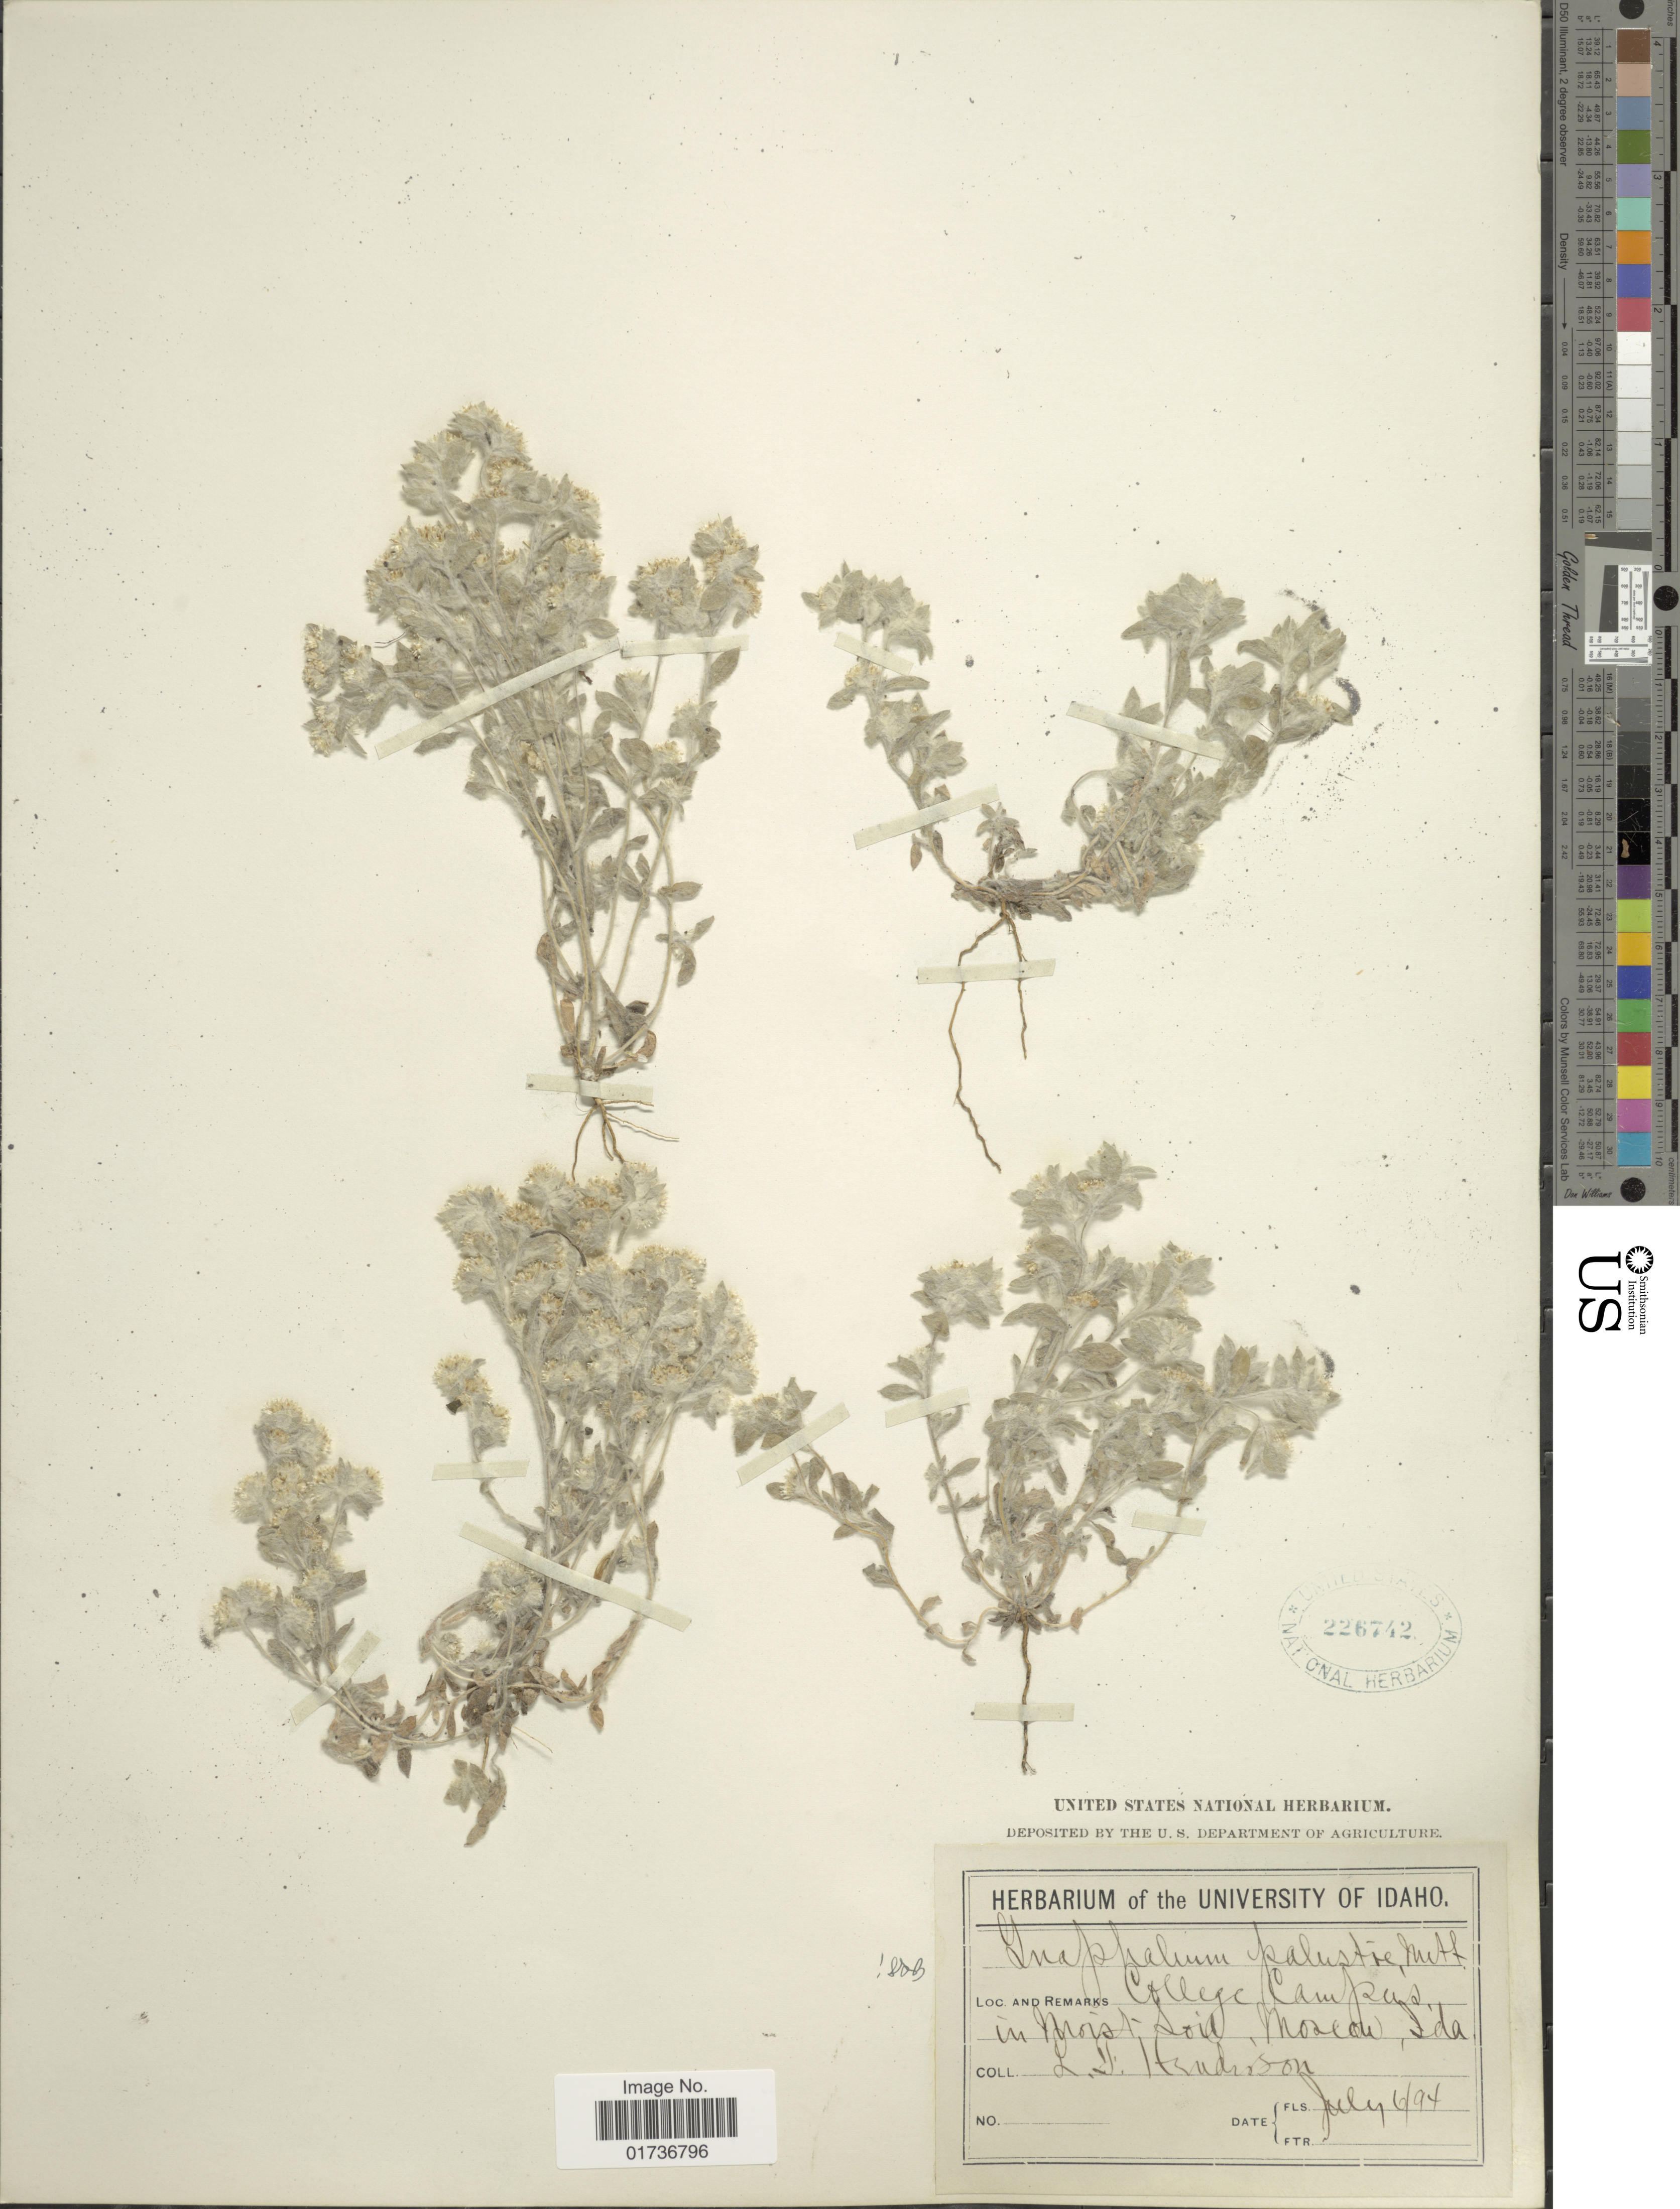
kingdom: Plantae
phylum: Tracheophyta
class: Magnoliopsida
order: Asterales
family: Asteraceae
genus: Gnaphalium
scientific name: Gnaphalium palustre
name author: Nutt.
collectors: L. Henderson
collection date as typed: Transcribed d/m/y: 6/7/94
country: United States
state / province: Idaho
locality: College Campus, in moist soil, Moscow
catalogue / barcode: US 226742